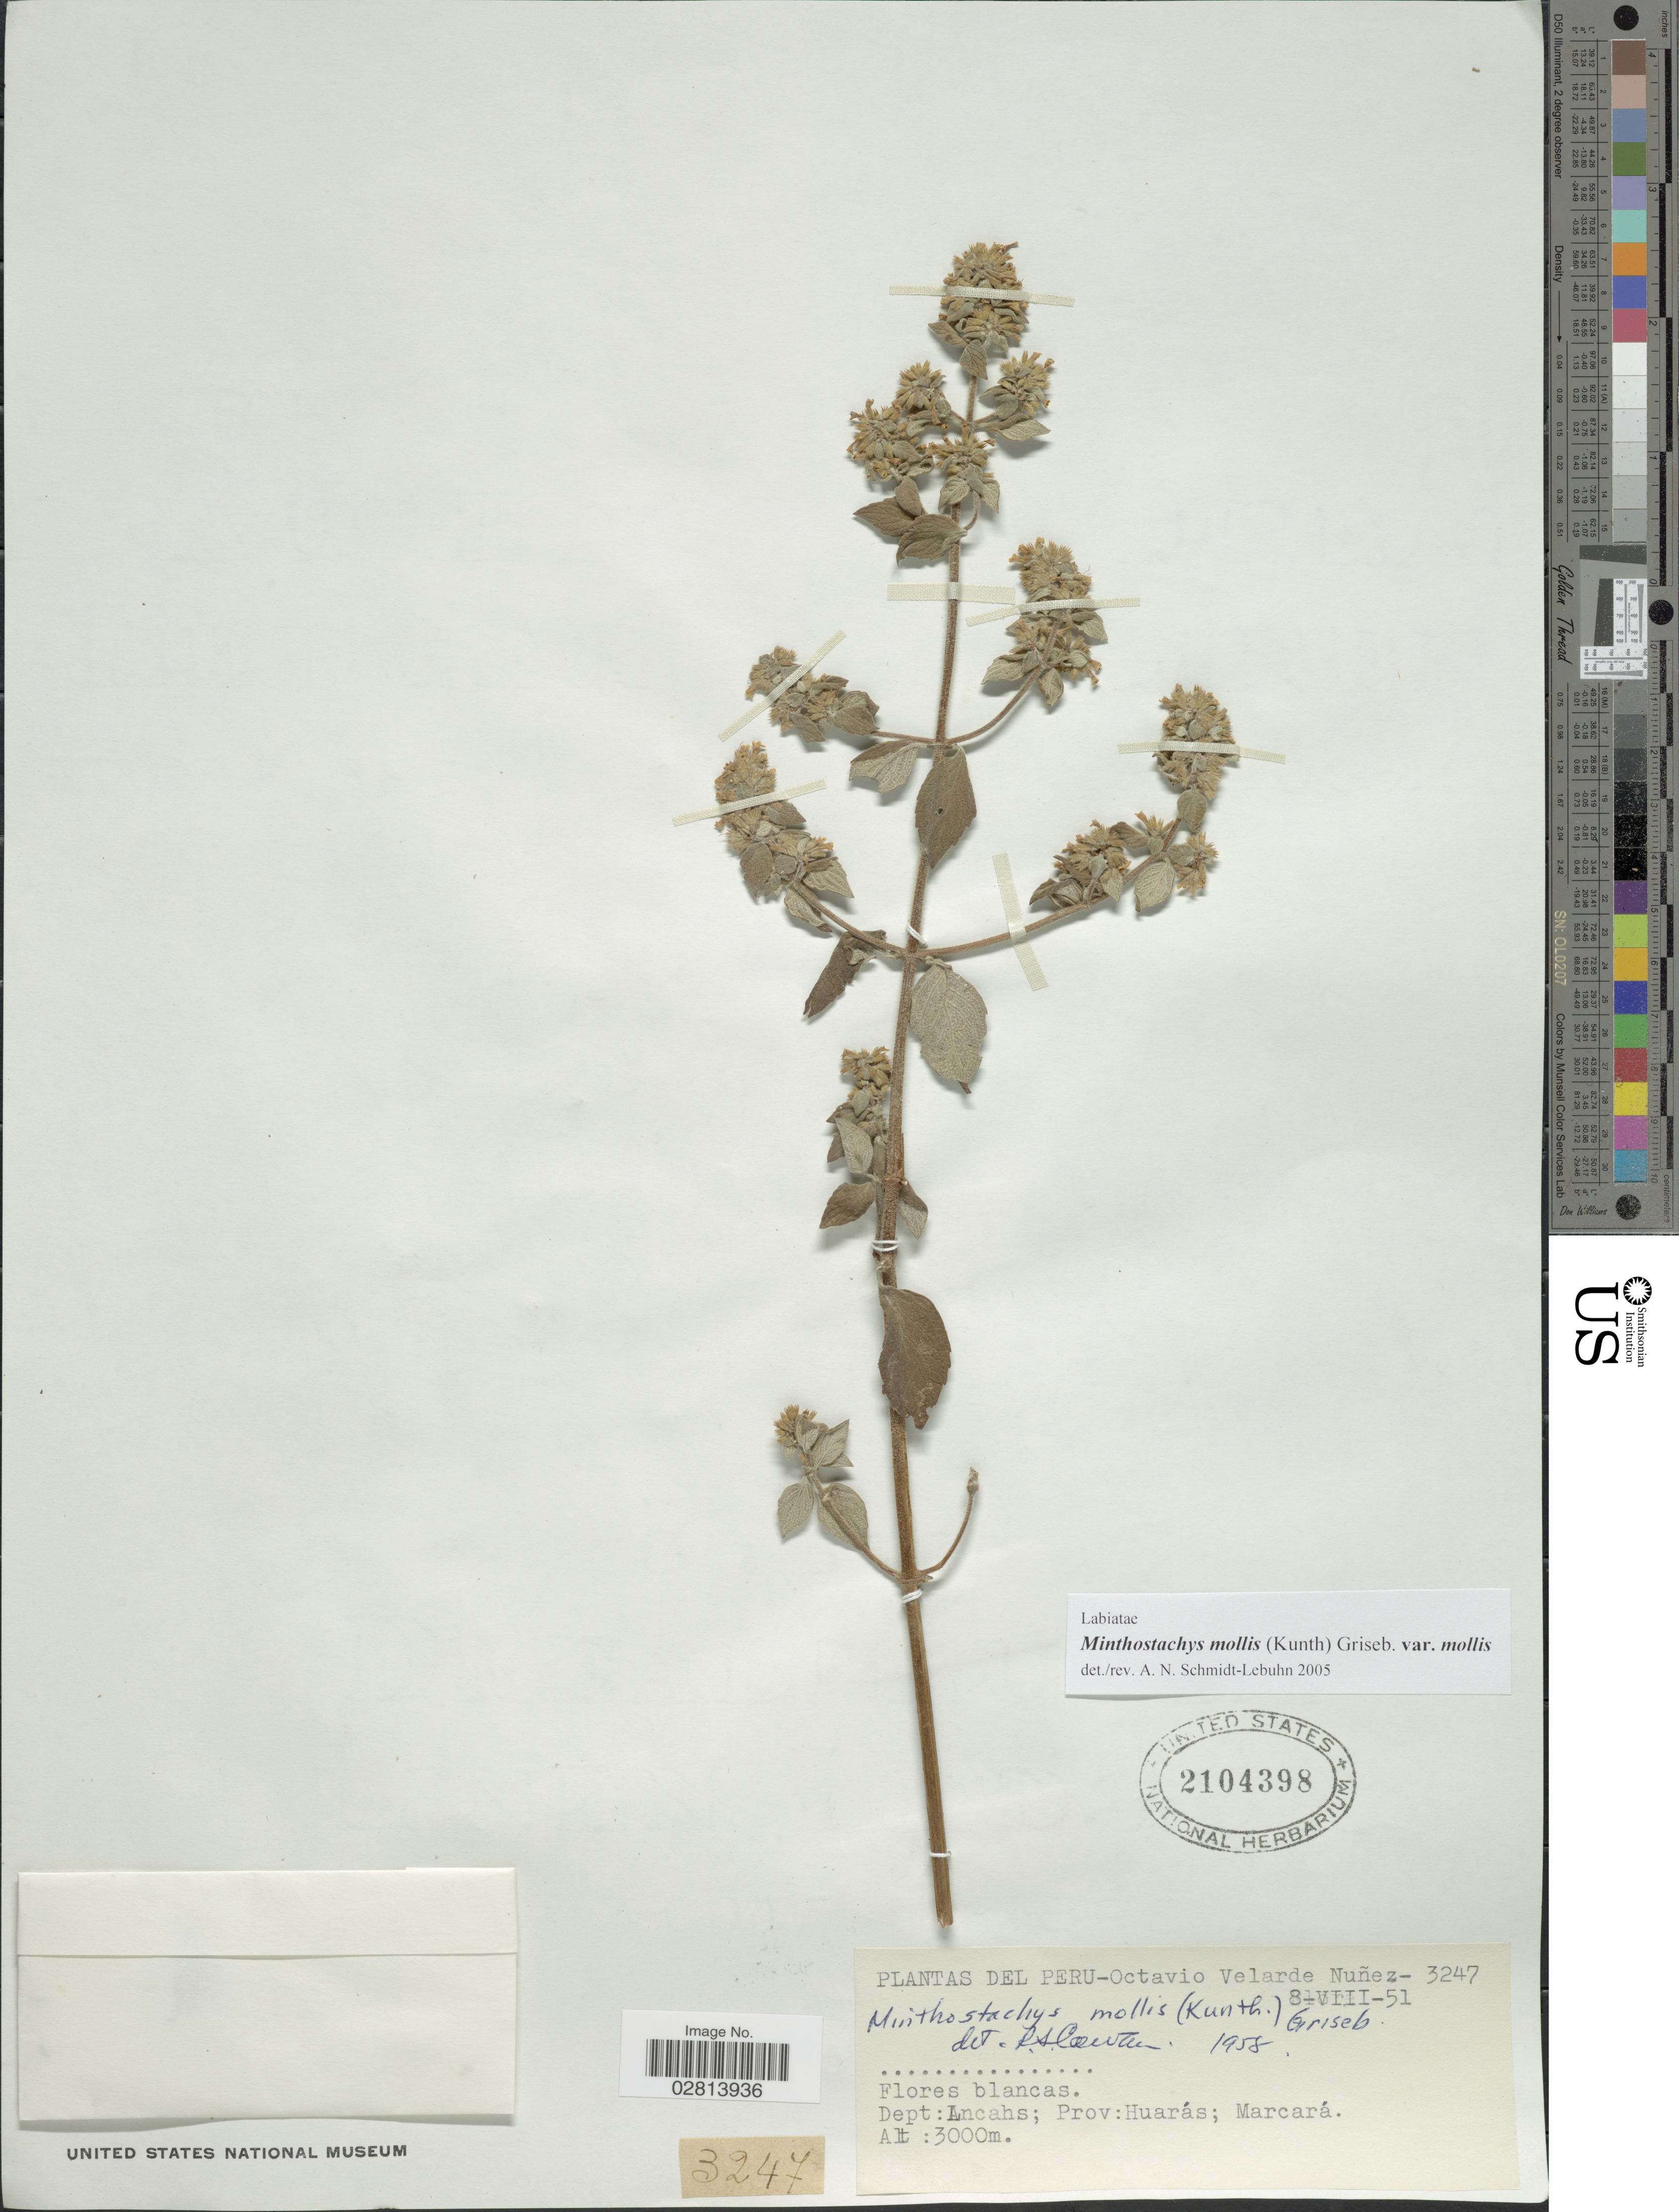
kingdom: Plantae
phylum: Tracheophyta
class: Magnoliopsida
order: Lamiales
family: Lamiaceae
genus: Minthostachys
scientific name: Minthostachys mollis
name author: (Kunth) Griseb.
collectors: O. Nuñez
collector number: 3247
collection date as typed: Transcribed d/m/y: 8/8/51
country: Peru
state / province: Ancash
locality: Dept: Ancash, Prov: Huarás; Marcará.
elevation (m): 3000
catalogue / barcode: US 2104398